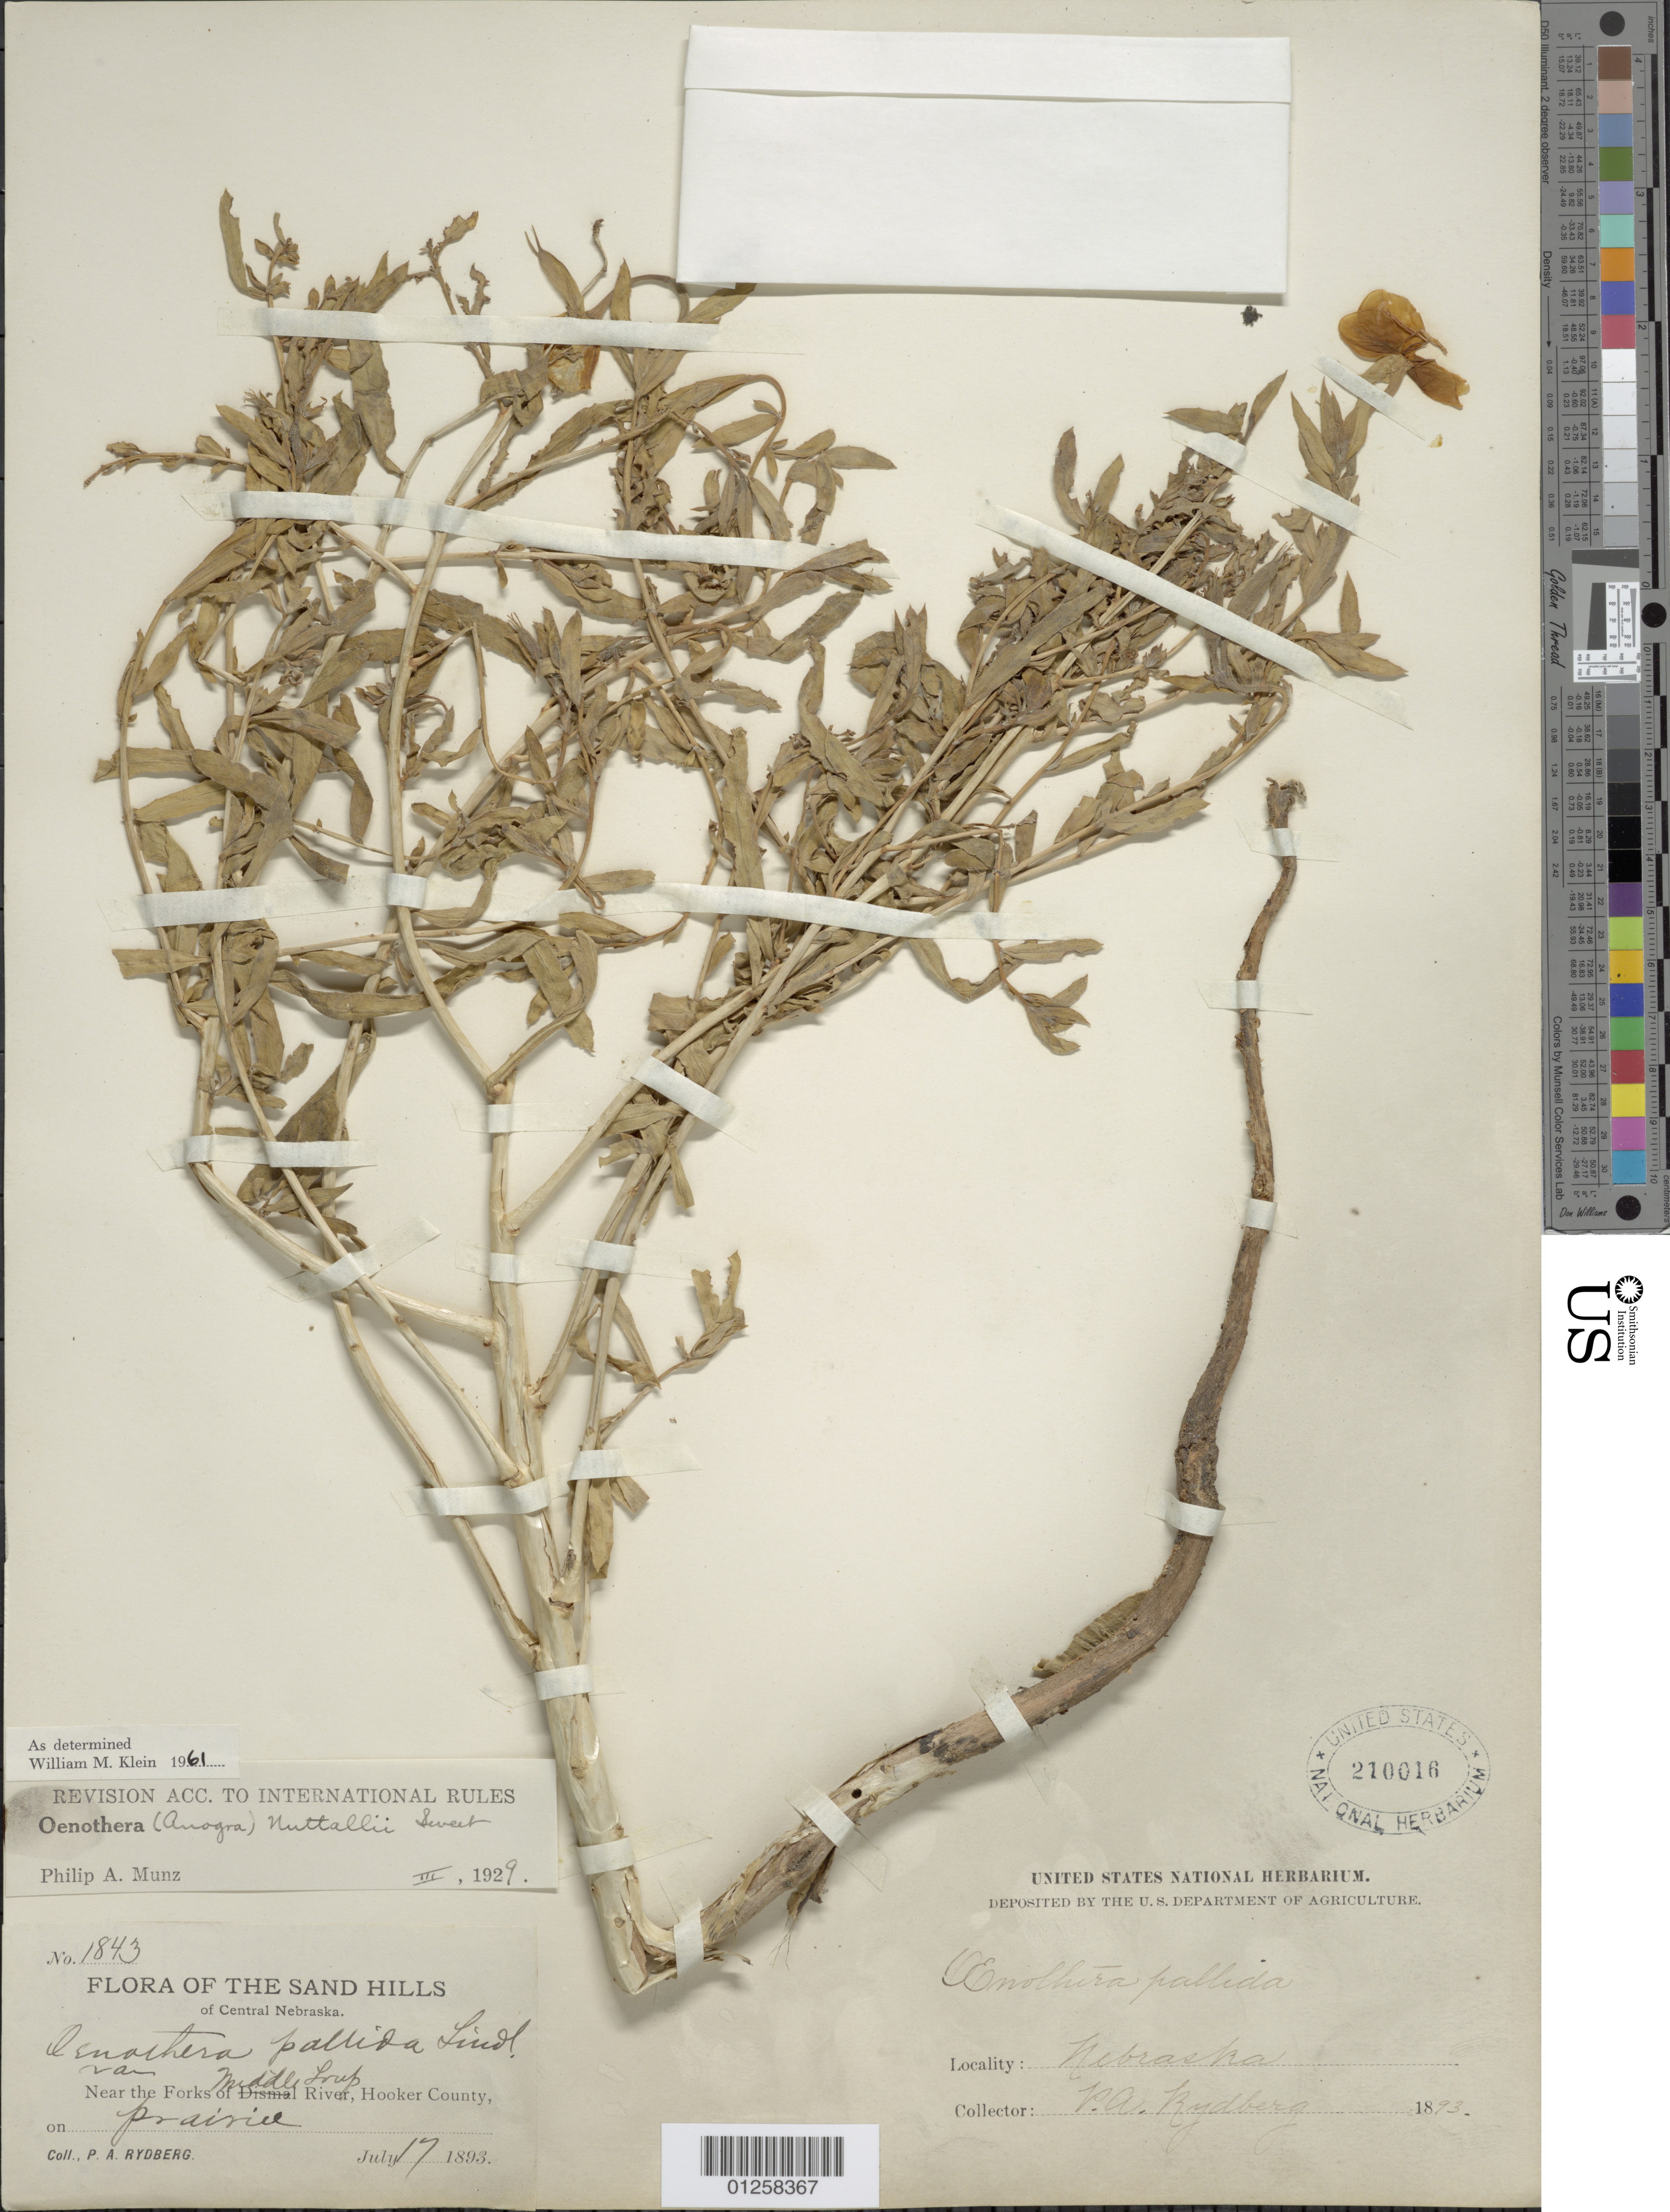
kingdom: Plantae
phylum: Tracheophyta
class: Magnoliopsida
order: Myrtales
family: Onagraceae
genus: Oenothera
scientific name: Oenothera nuttallii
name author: Sweet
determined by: Klein, W. M.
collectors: P. A. Rydberg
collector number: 1843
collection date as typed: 17 Jul 1893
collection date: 1893-07-17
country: United States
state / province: Nebraska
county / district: Hooker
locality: Near the fork of Middle Loup River.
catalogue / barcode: US 210016